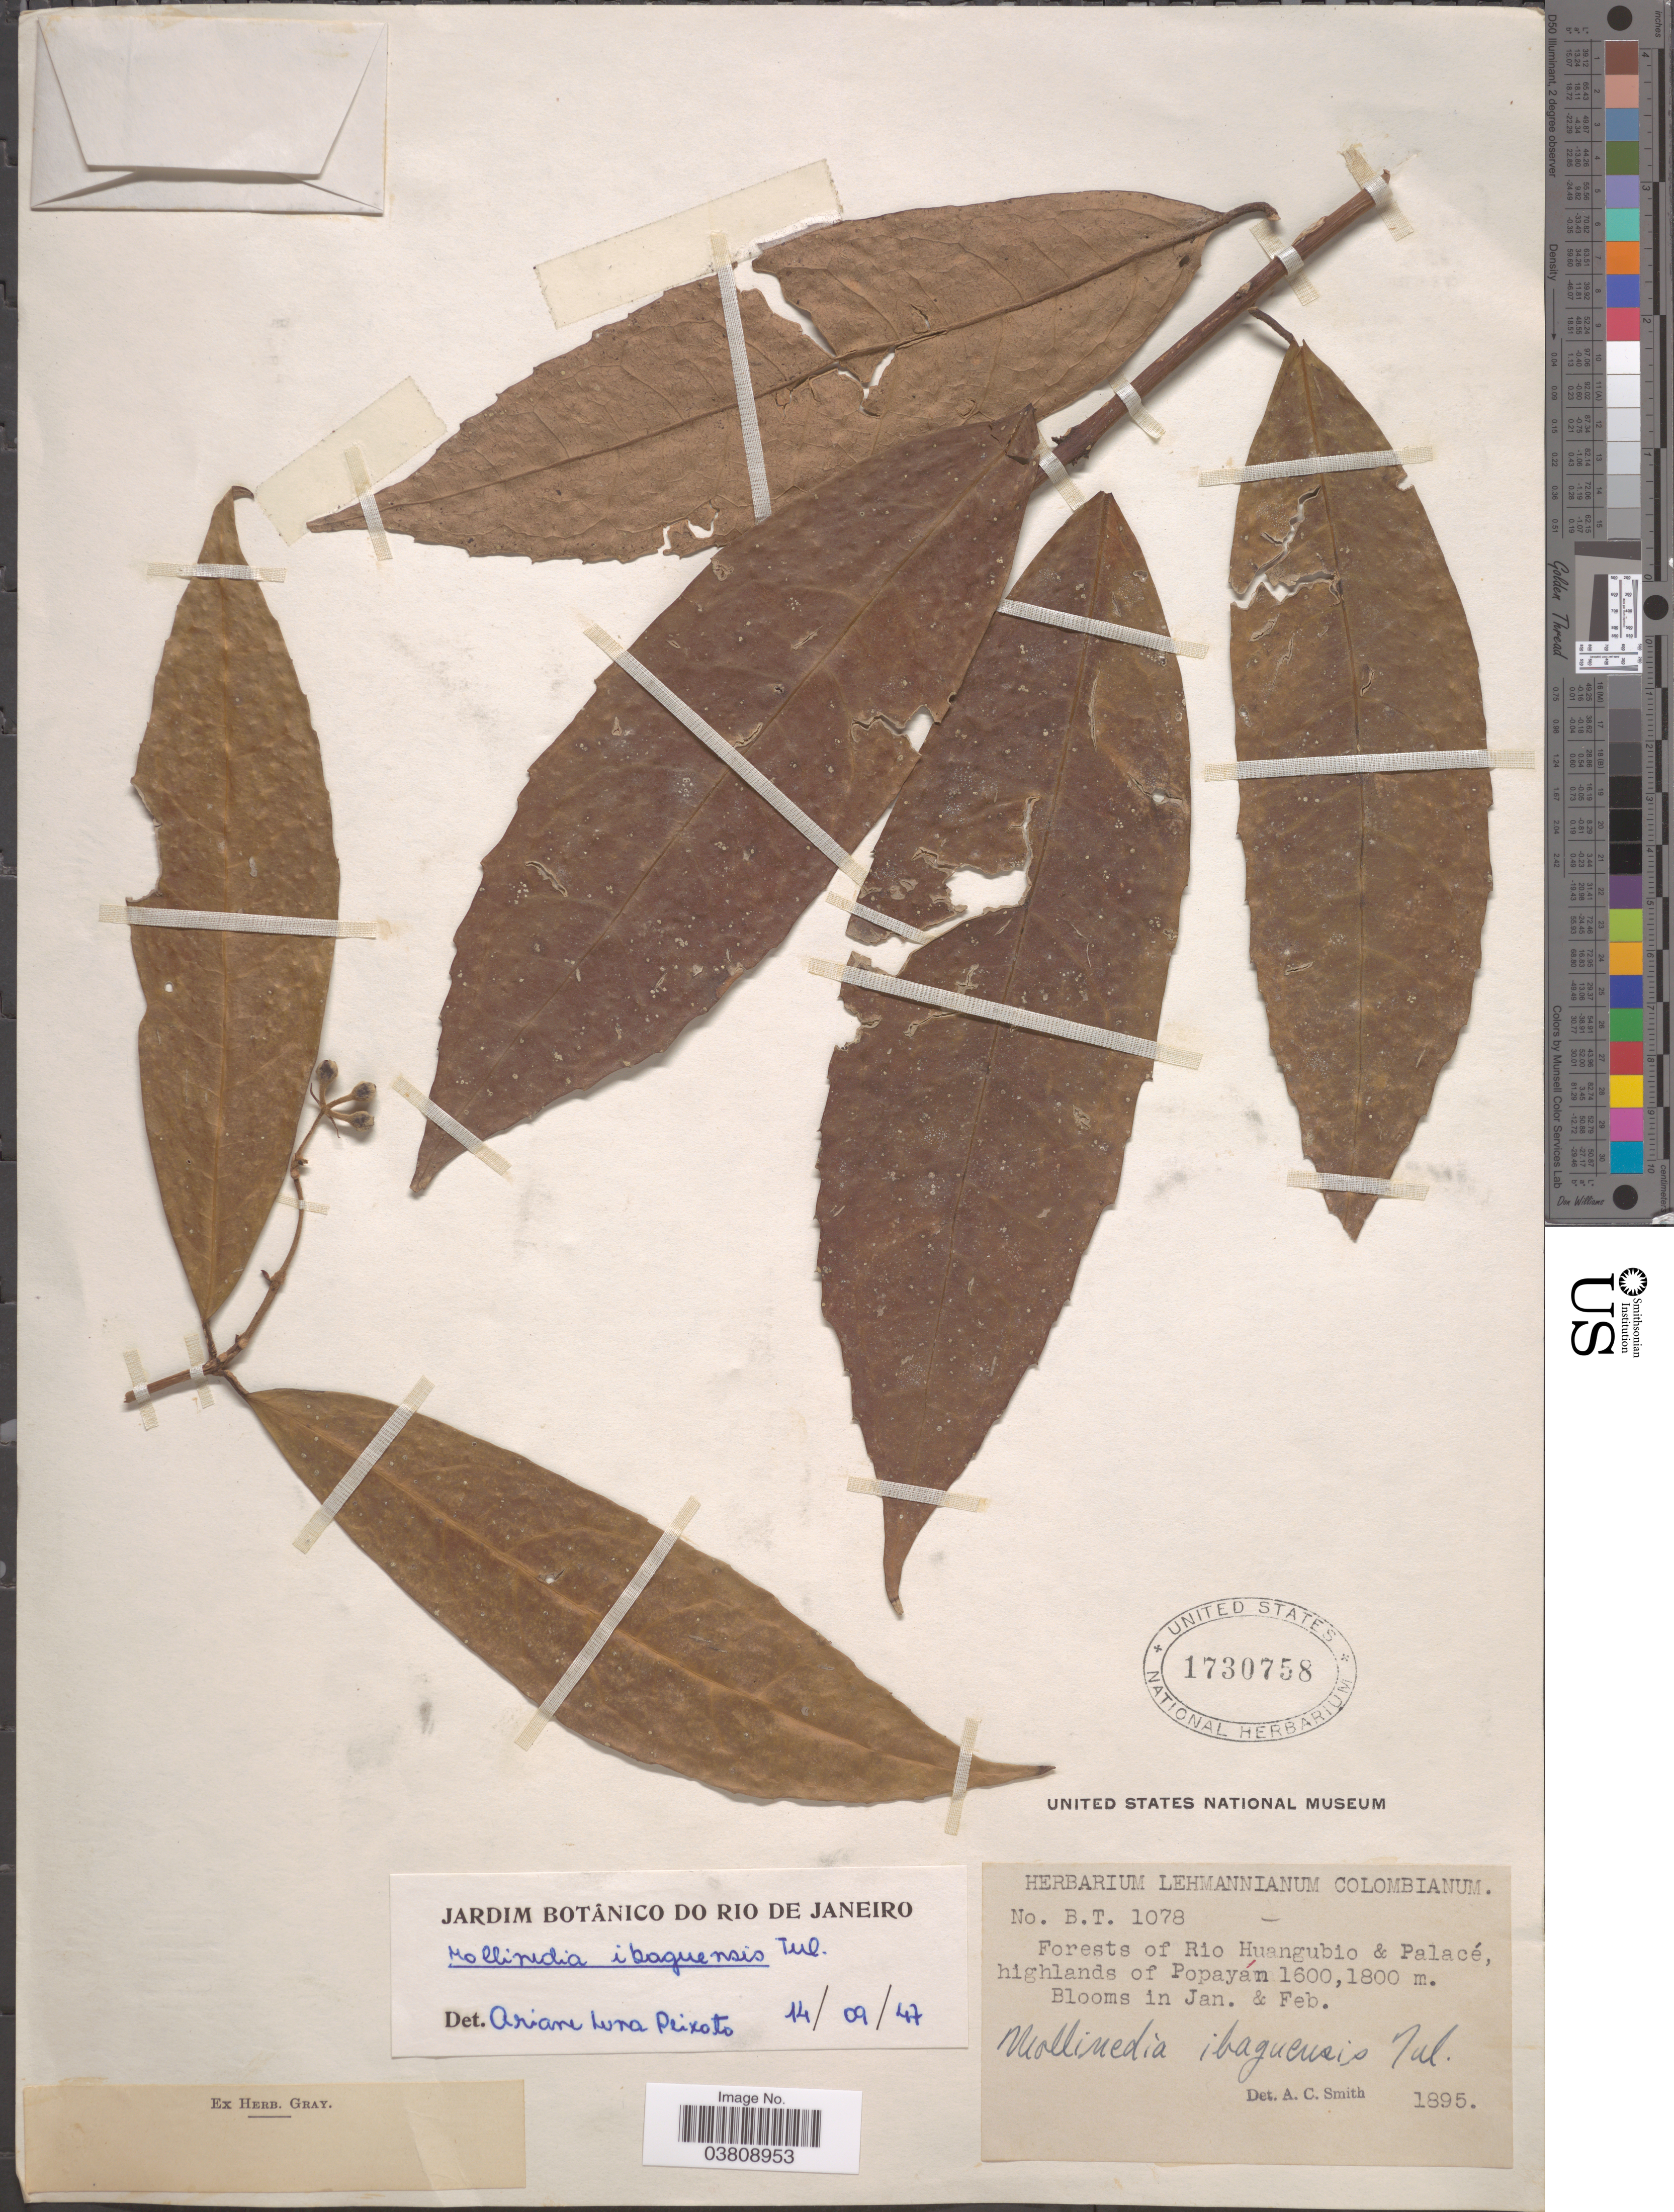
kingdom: Plantae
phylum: Tracheophyta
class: Magnoliopsida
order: Laurales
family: Monimiaceae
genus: Mollinedia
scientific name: Mollinedia ibaguensis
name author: Tul.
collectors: ex herb. Lehmann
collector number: B.T. 1078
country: Colombia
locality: Forests of Rio Huangubio & Palacé, highlands of Popayán.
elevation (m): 1800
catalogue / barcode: US 1730758